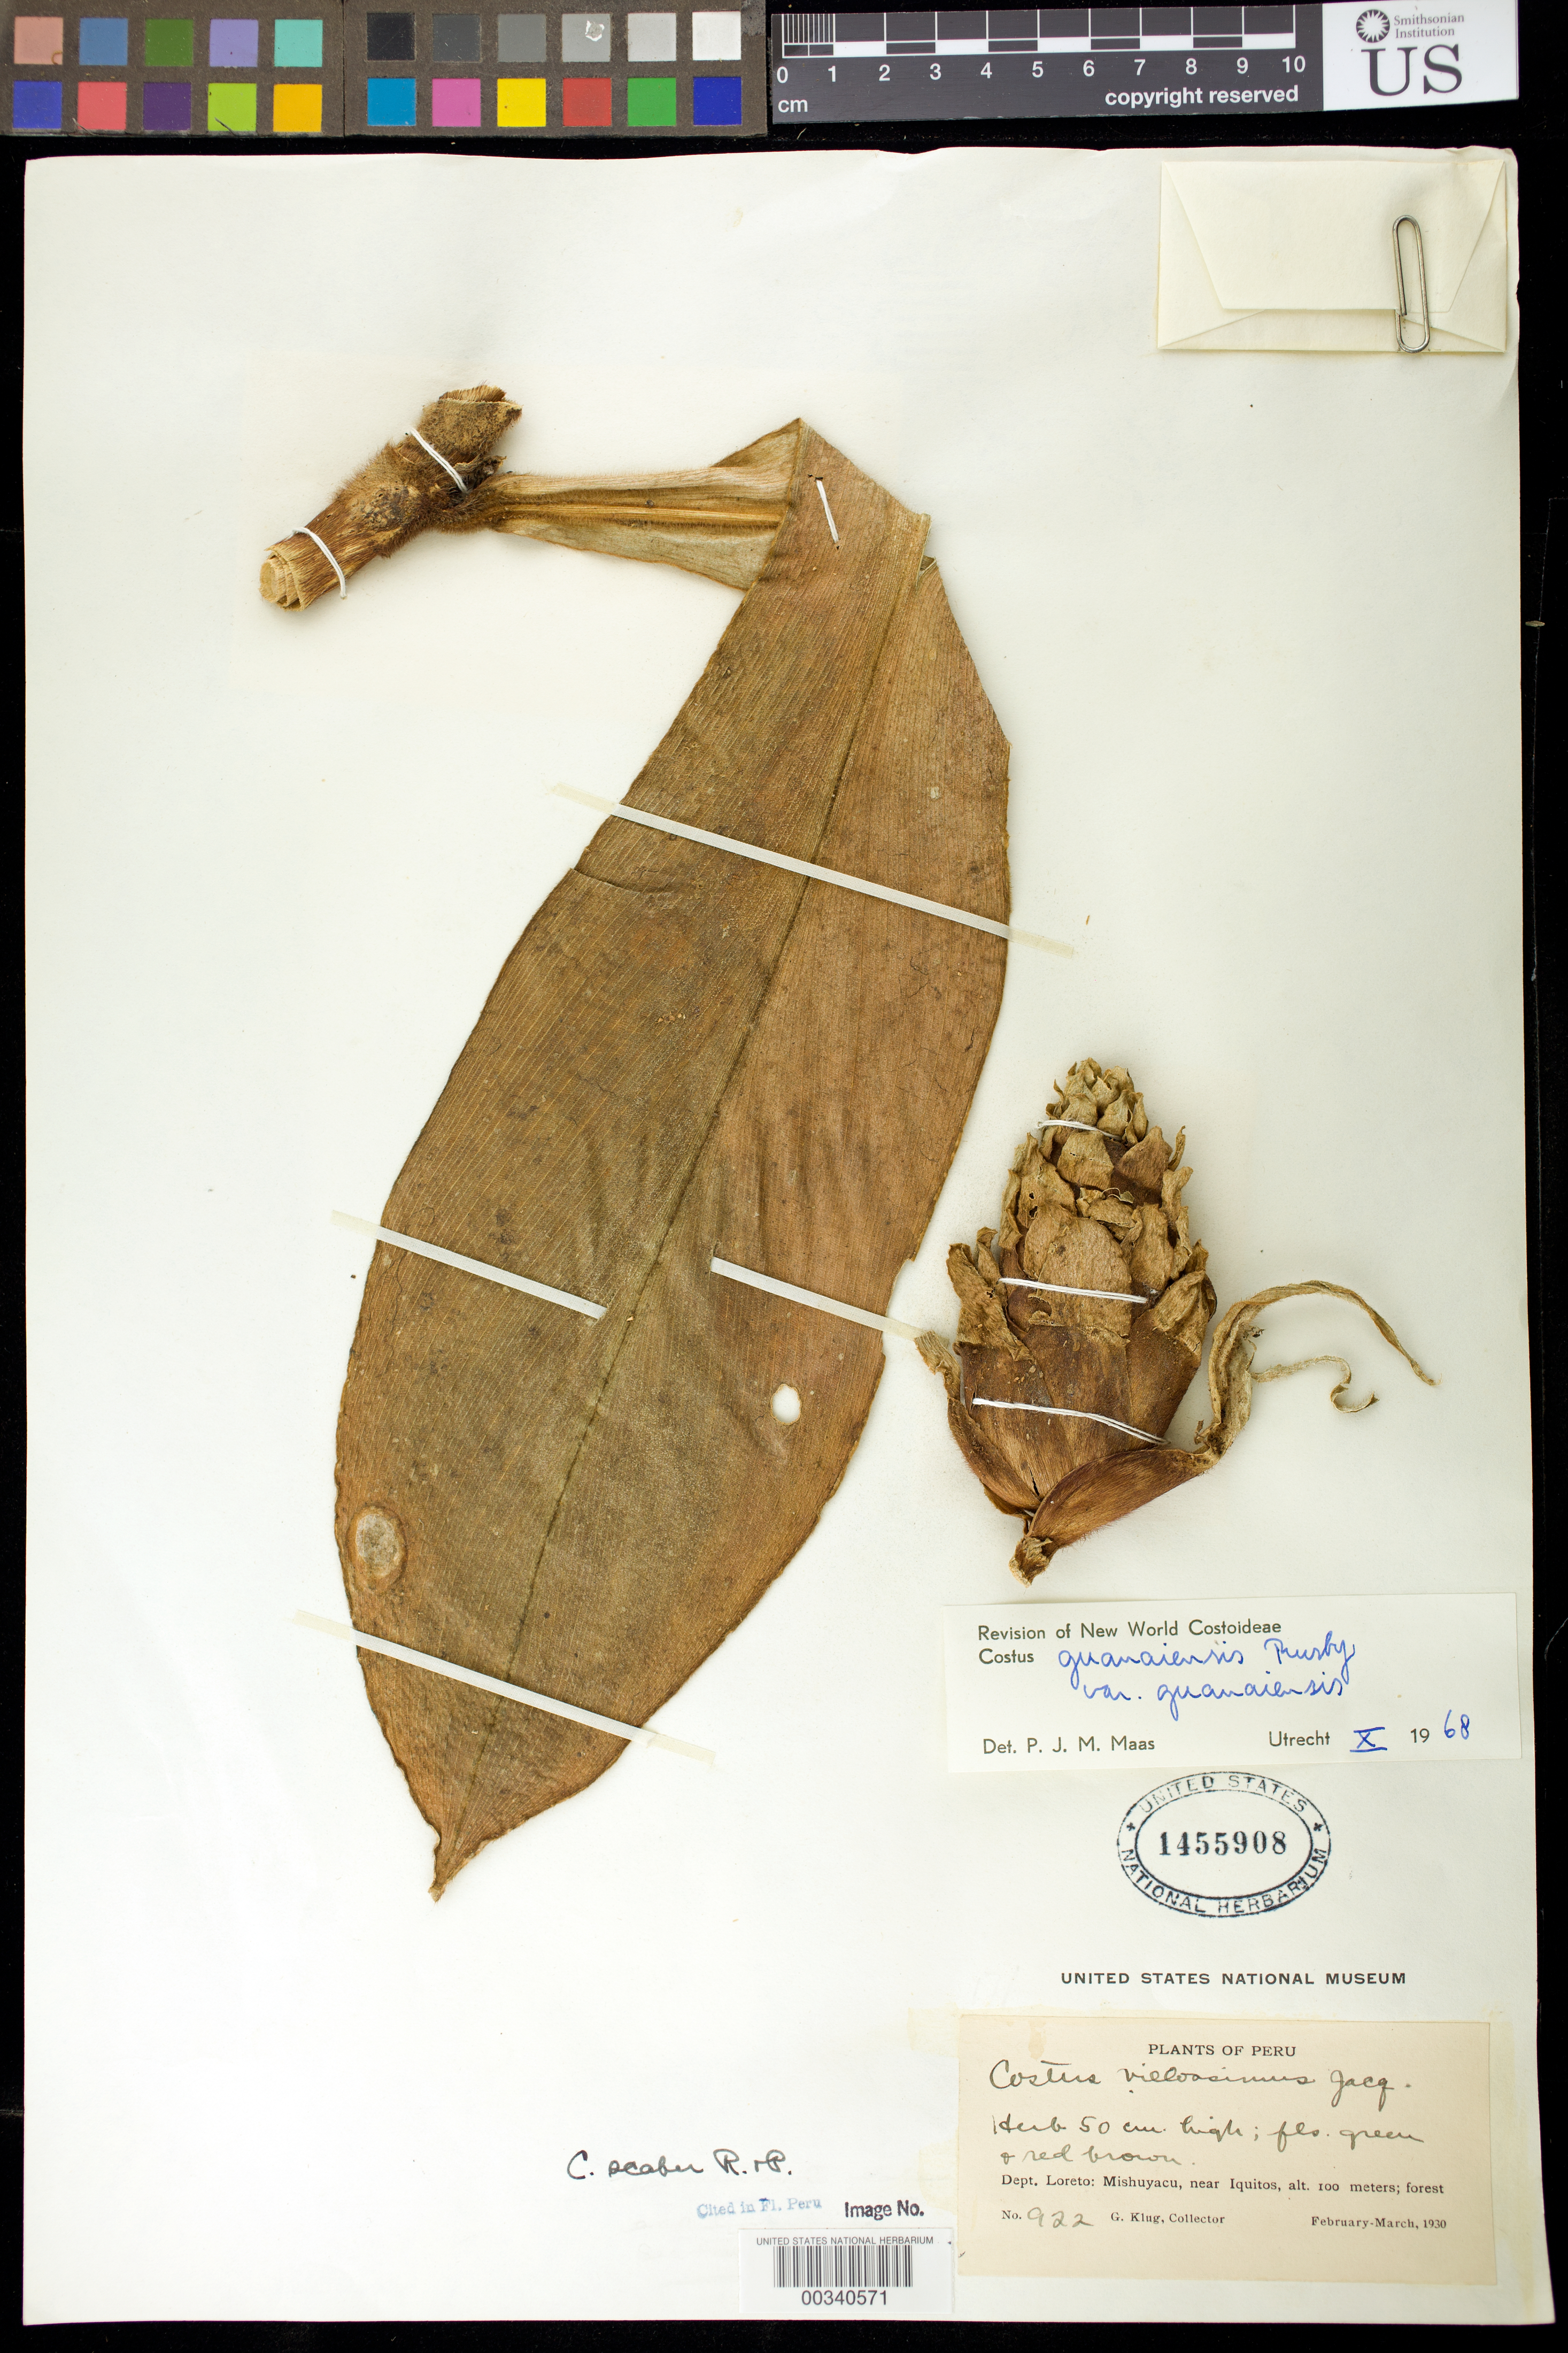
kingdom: Plantae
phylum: Tracheophyta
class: Liliopsida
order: Zingiberales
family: Costaceae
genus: Costus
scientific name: Costus guanaiensis var. guanaiensis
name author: Rusby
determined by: Maas, Paul J. M.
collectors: G. Klug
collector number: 922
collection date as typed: Feb 1930 to -- Mar 1930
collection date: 1930-02/1930-03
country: Peru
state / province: Loreto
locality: Mishuyacu, near Iquitos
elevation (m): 100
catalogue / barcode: US 1455908